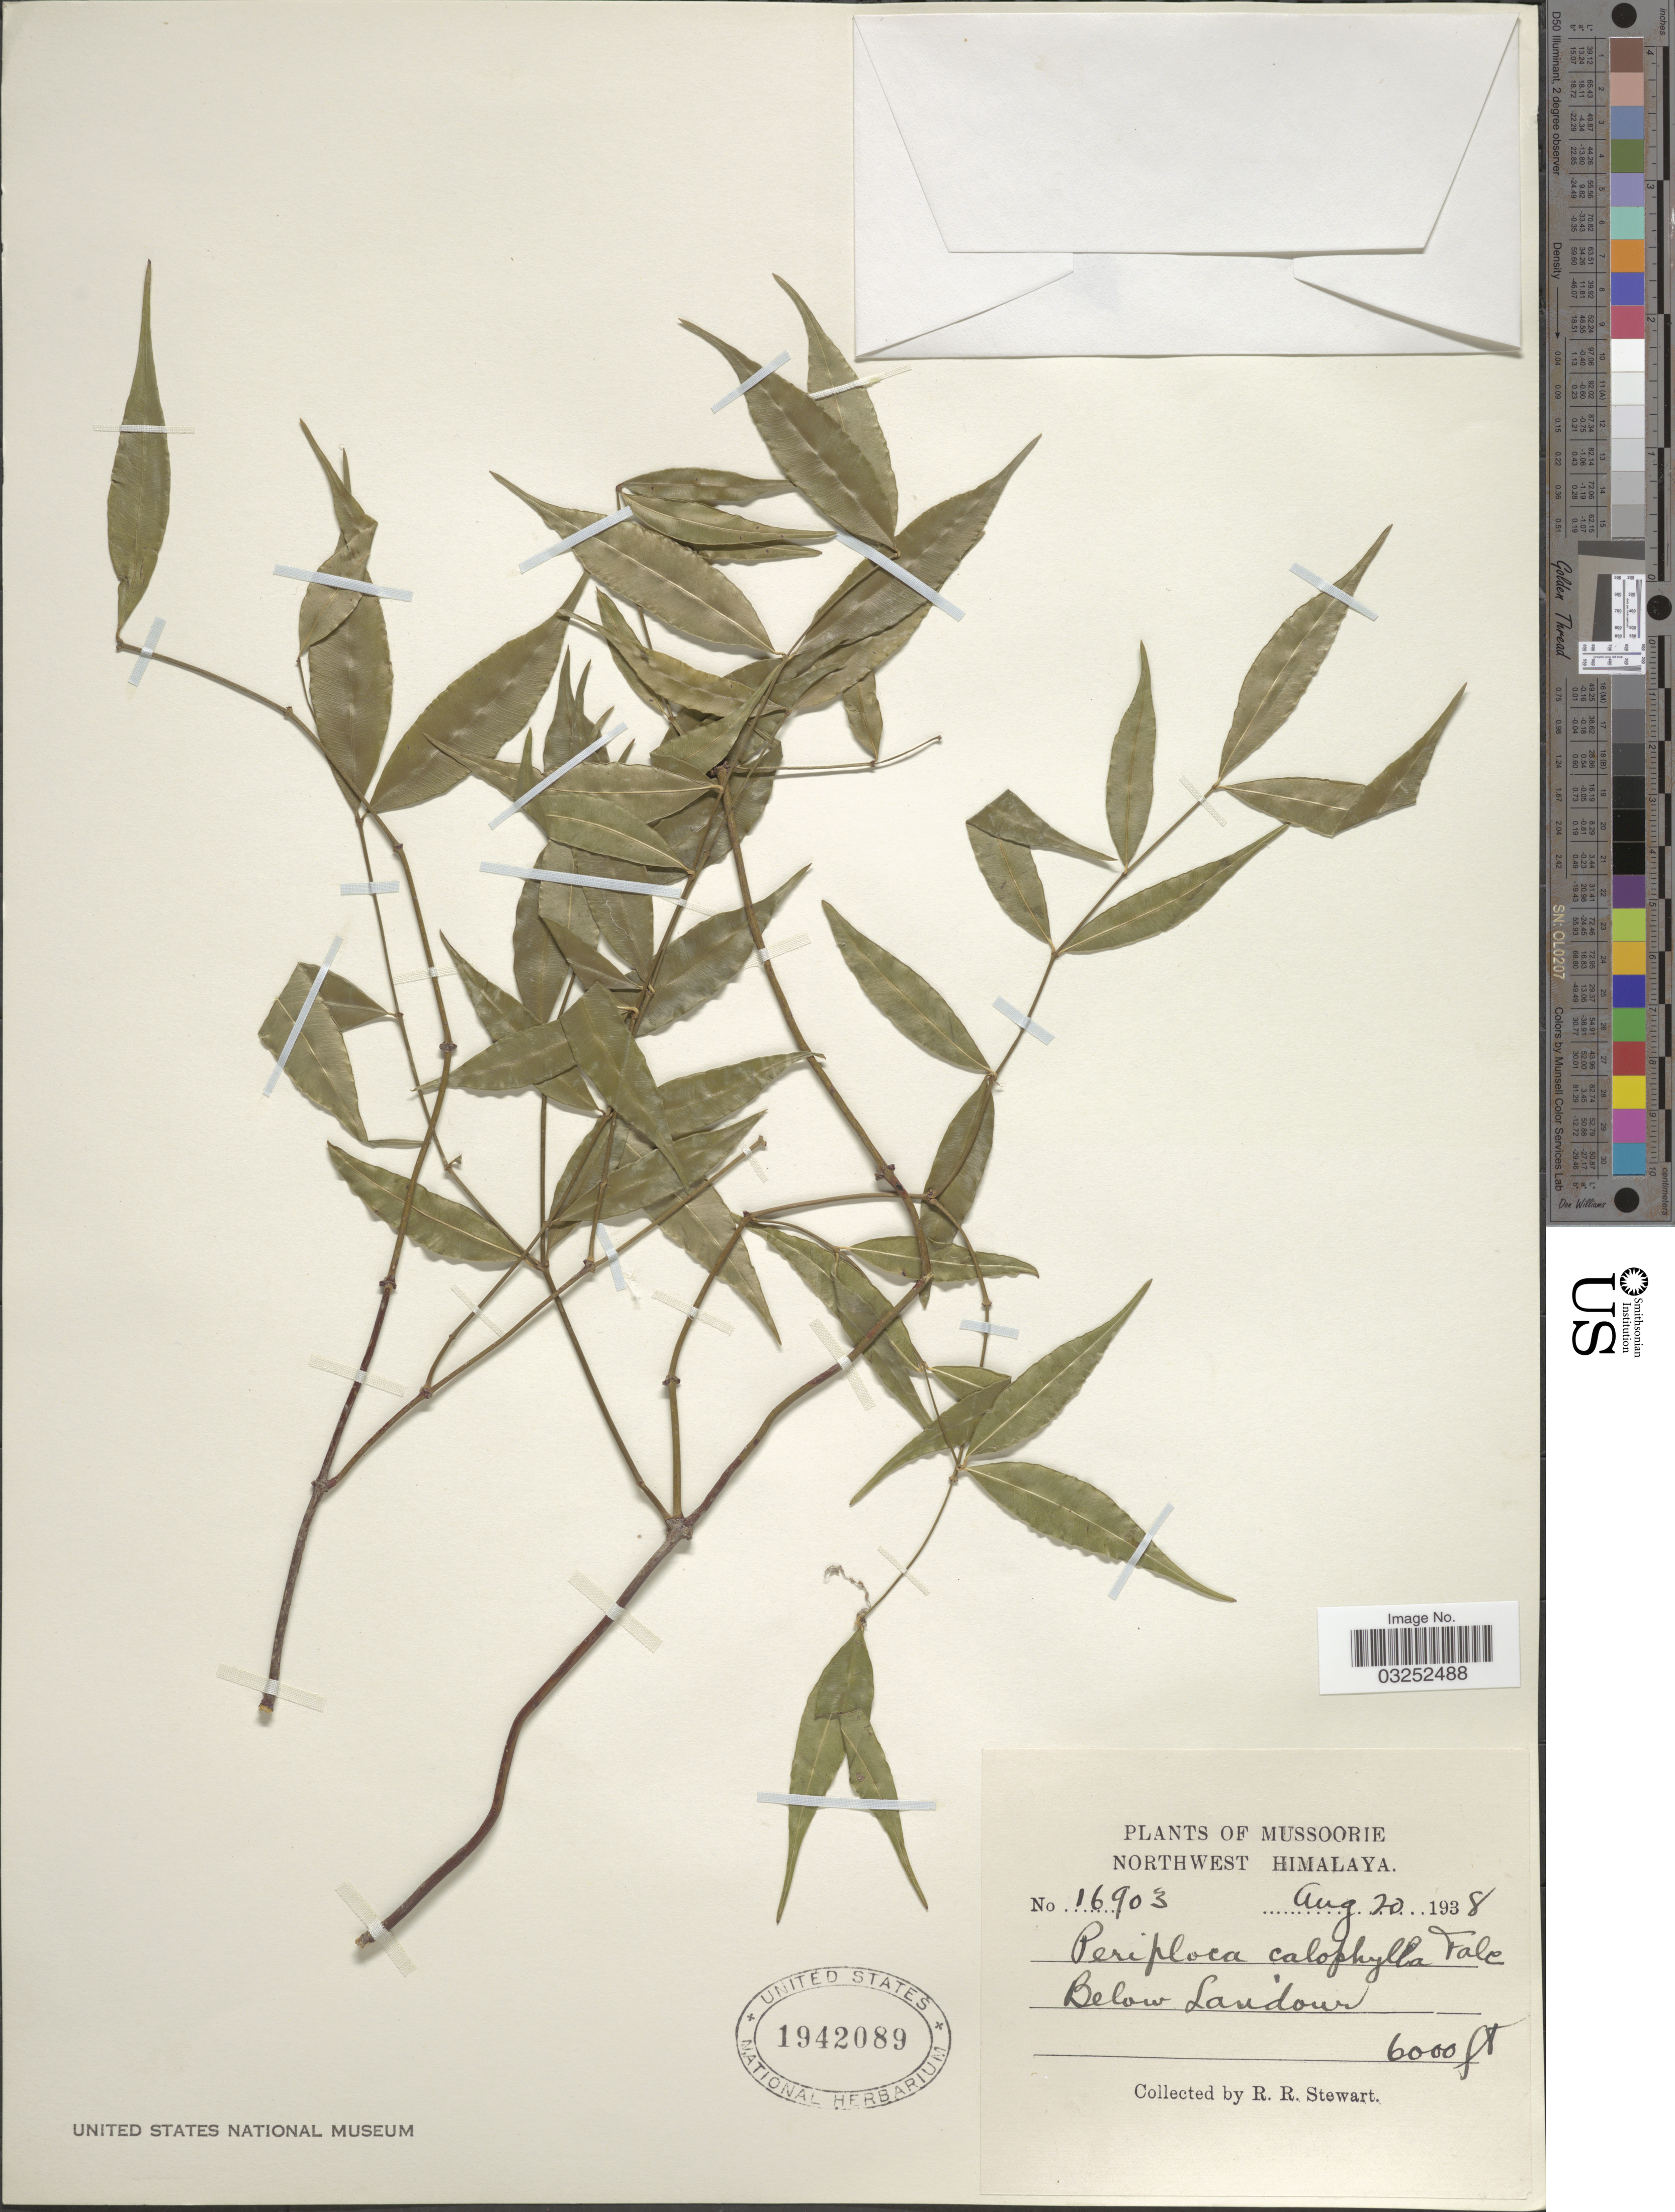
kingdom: Plantae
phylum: Tracheophyta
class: Magnoliopsida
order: Gentianales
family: Apocynaceae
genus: Periploca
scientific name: Periploca calophylla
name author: Rich. & Quart.-Dill.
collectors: R. Stewart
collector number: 16903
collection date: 1938-08-20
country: India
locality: Mussoorie, Northwest Himalaya. Below Landour.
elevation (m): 1829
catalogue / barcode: US 1942089